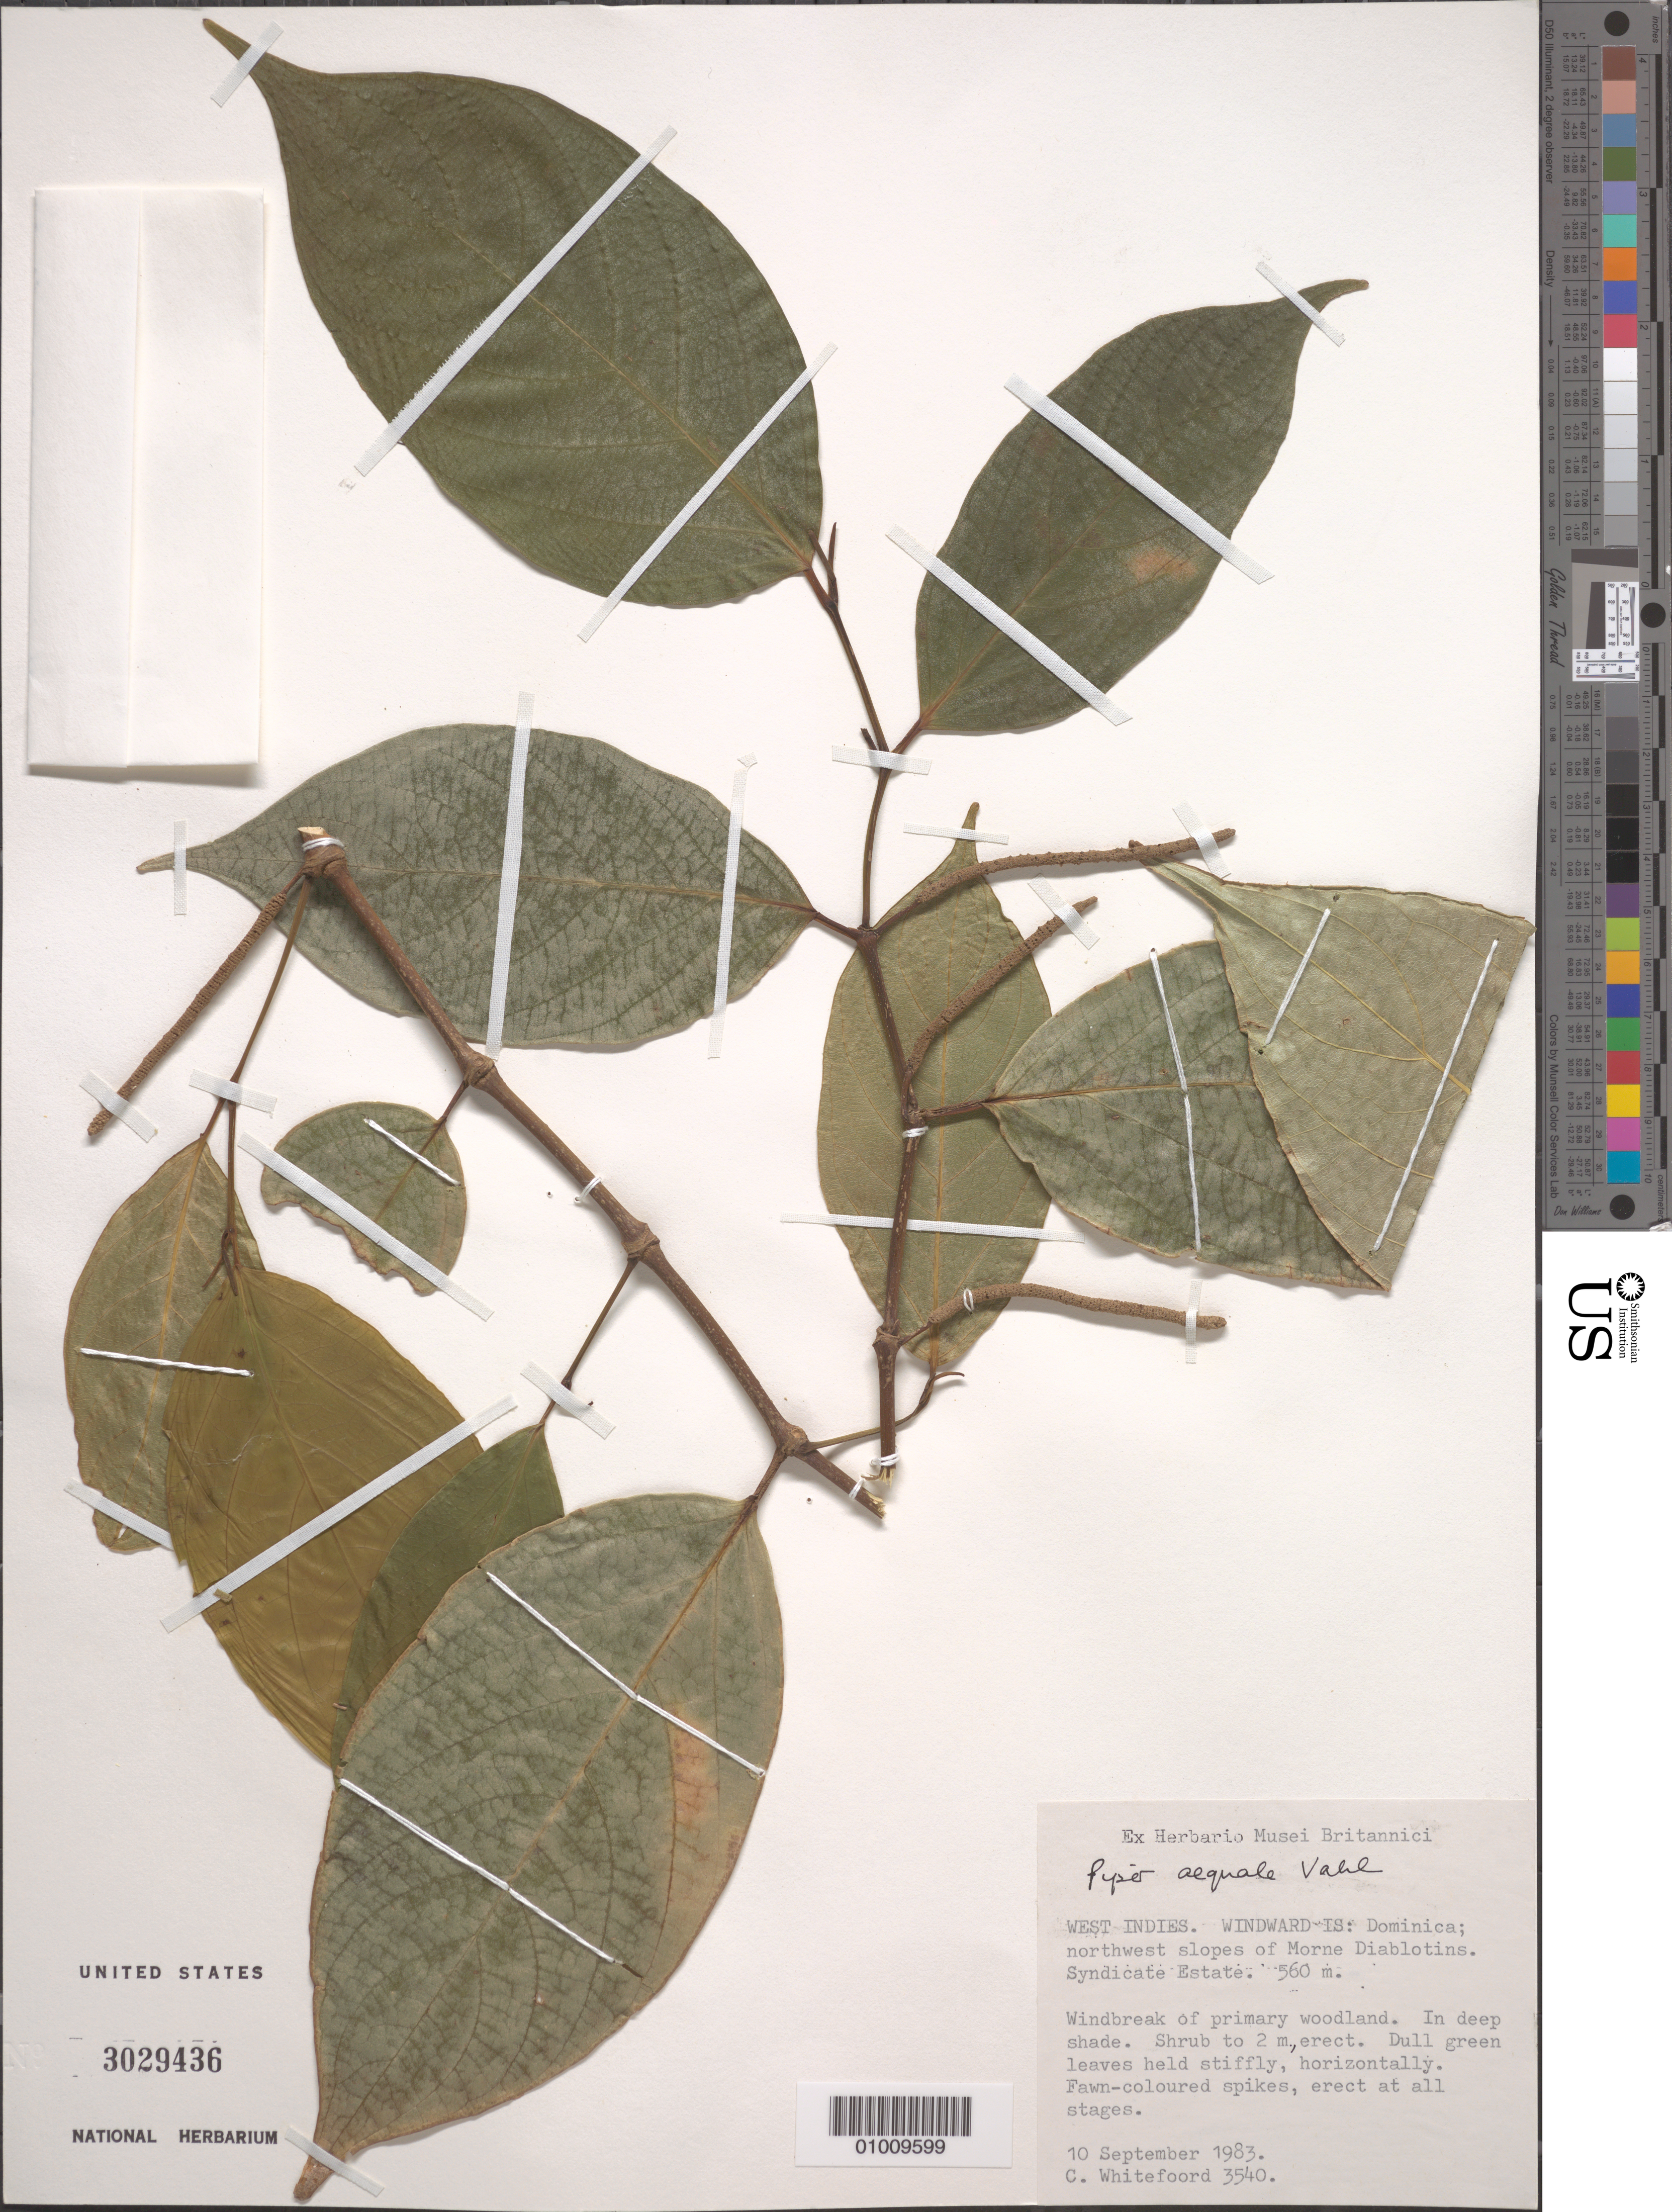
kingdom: Plantae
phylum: Tracheophyta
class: Magnoliopsida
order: Piperales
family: Piperaceae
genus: Piper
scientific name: Piper aequale var. aequale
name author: Vahl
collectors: C. Whitefoord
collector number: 3540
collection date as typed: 10 Sep 1983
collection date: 1983-09-10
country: Dominica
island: Dominica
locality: Windbreak of primary woodland. In deep shade. NW slopes of Morne Diablotins. Syndicate Estate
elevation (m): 560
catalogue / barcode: US 3029436